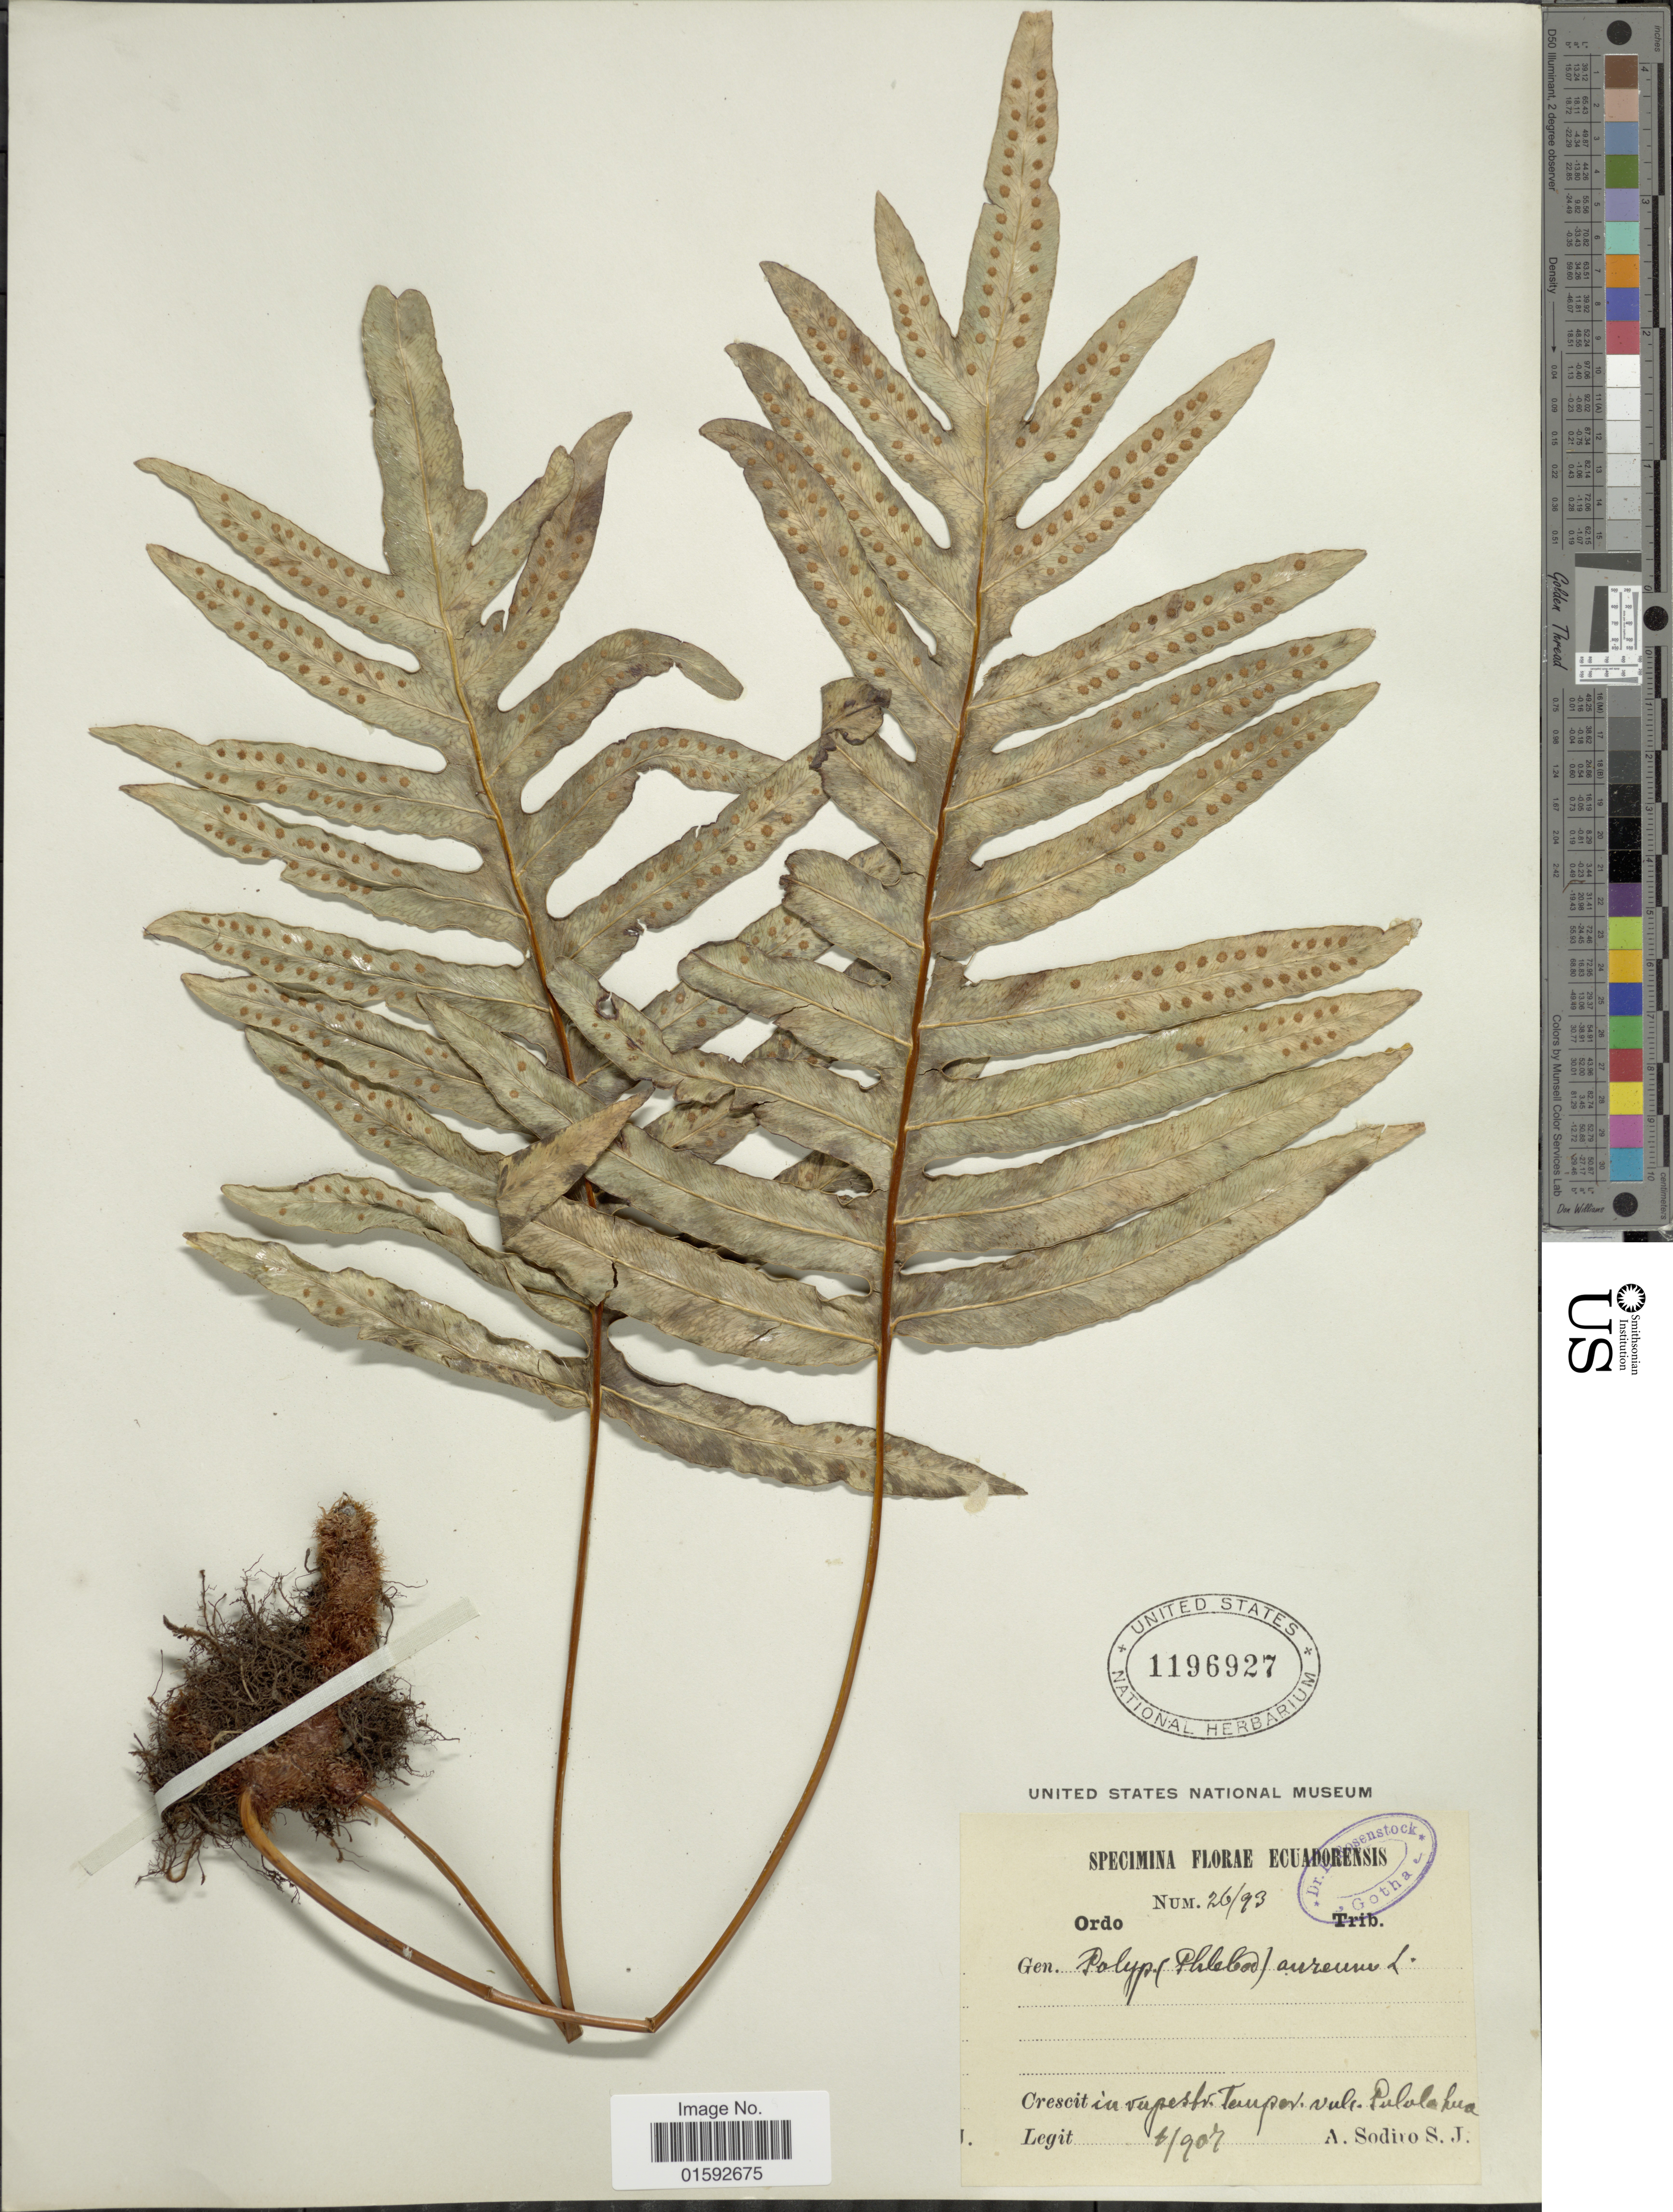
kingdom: Plantae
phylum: Tracheophyta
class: Polypodiopsida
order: Polypodiales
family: Polypodiaceae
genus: Phlebodium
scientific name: Phlebodium pseudoaureum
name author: (Cav.) Lellinger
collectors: A. Sodiro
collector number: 26/93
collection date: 1907-06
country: Ecuador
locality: Crescit in rupestr. Tauper vulc. Pululahua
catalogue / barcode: US 1196927